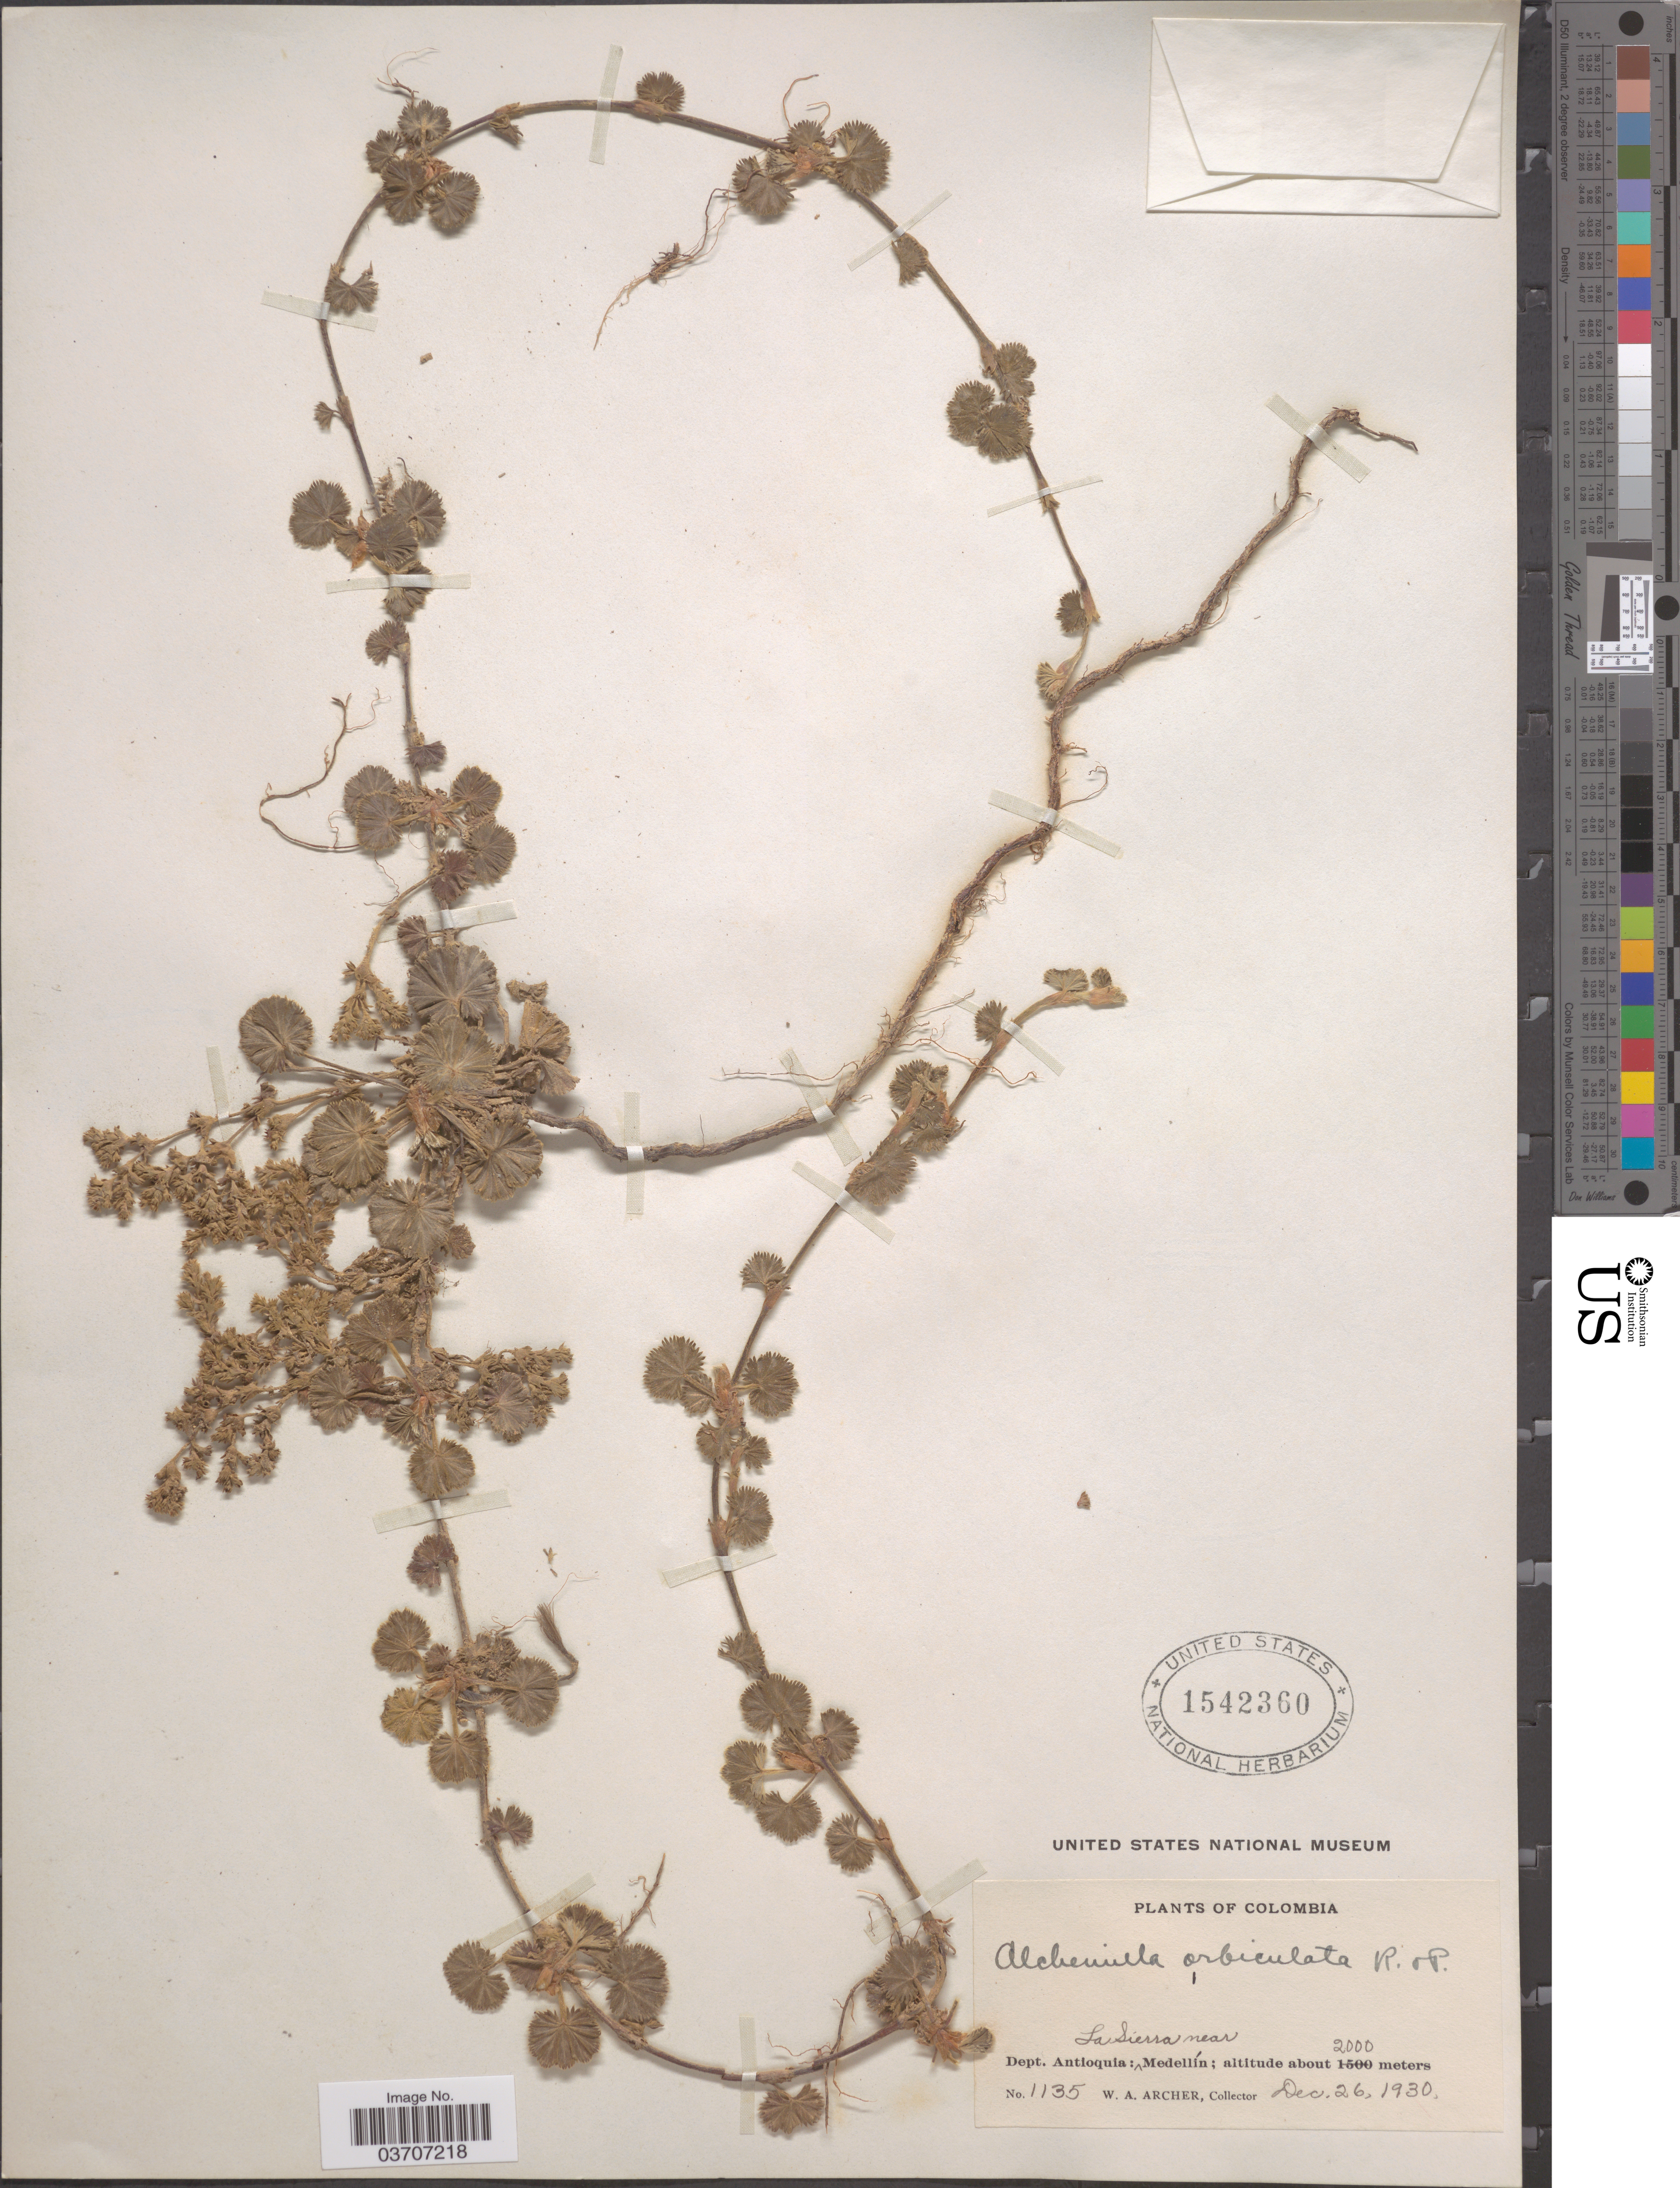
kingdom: Plantae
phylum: Tracheophyta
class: Magnoliopsida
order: Rosales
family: Rosaceae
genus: Lachemilla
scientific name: Lachemilla orbiculata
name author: (Ruiz & Pav.) Rydb.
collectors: W. Archer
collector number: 1135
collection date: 1930-12-26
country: Colombia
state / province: Antioquia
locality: Dept. Antioquia: La Sierra near Medellín.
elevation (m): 2000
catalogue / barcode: US 1542360